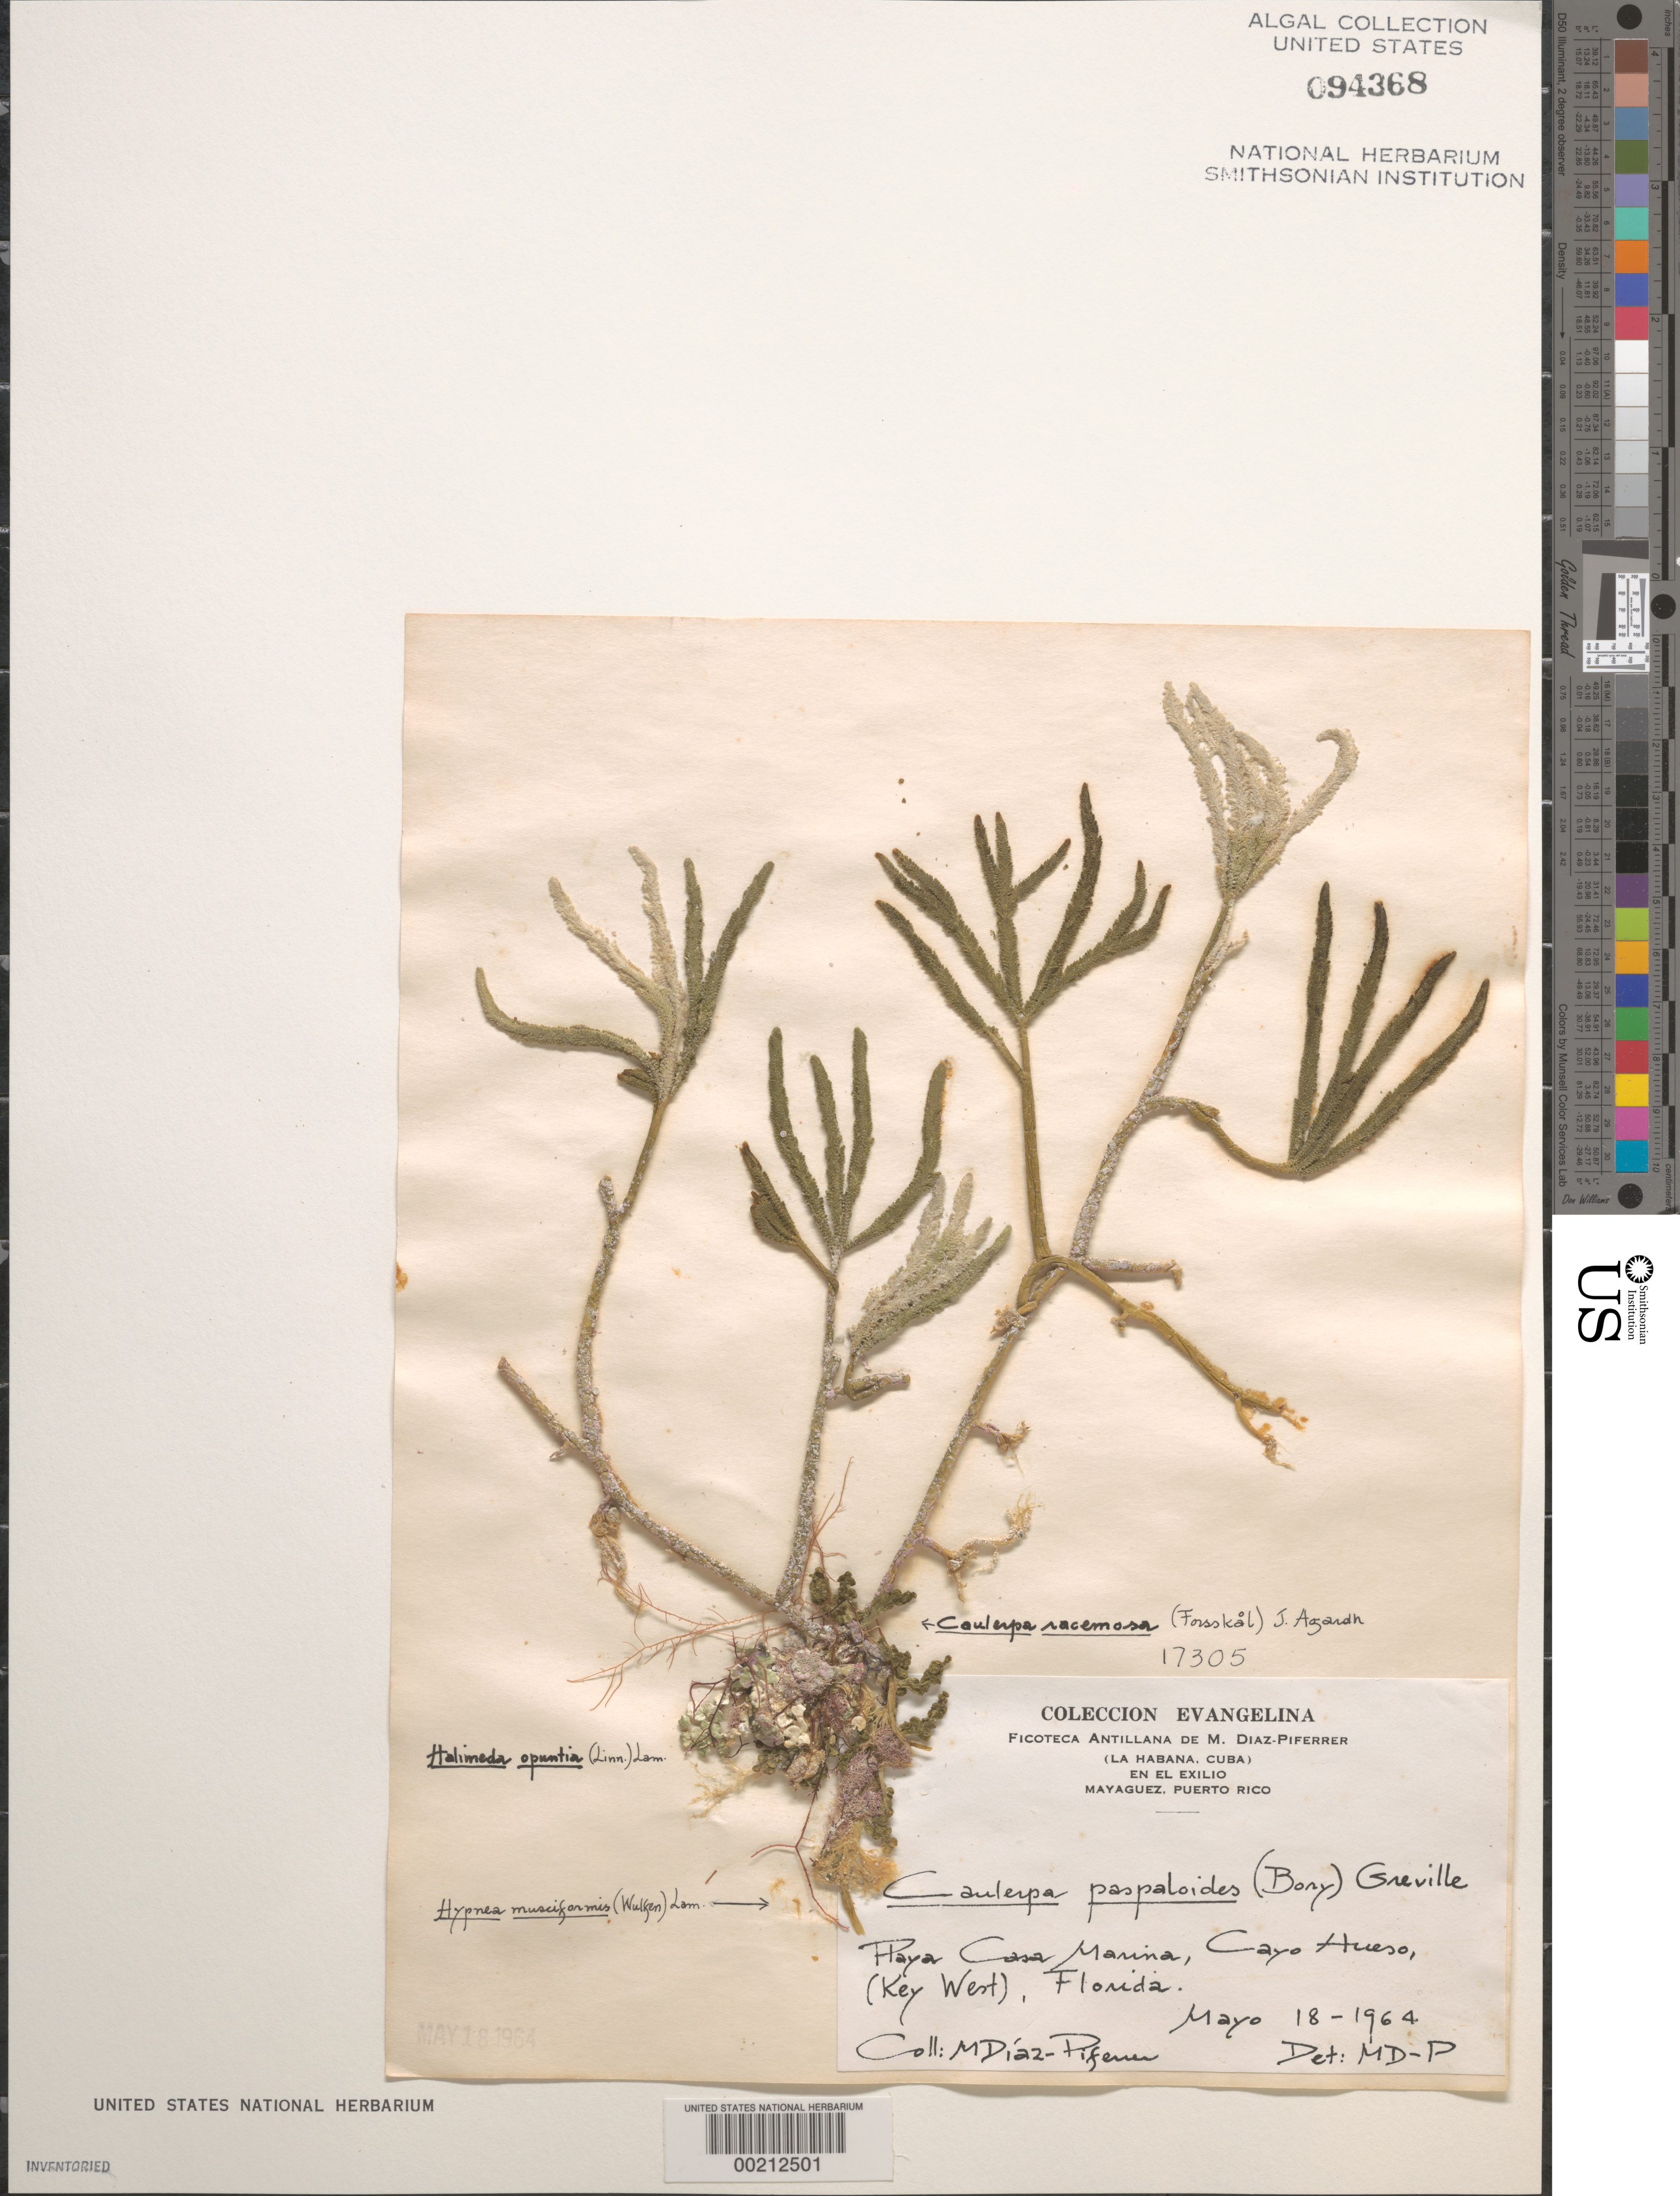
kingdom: Plantae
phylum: Chlorophyta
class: Ulvophyceae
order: Bryopsidales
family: Caulerpaceae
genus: Caulerpa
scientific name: Caulerpa paspaloides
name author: (Bory) Grev.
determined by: Diaz-Piferrer, M.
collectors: M. Diaz-Piferrer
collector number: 17305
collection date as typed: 18 May 1964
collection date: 1964-05-18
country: United States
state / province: Florida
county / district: Monroe County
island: Key West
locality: Casa Marina Beach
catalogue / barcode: US 94368